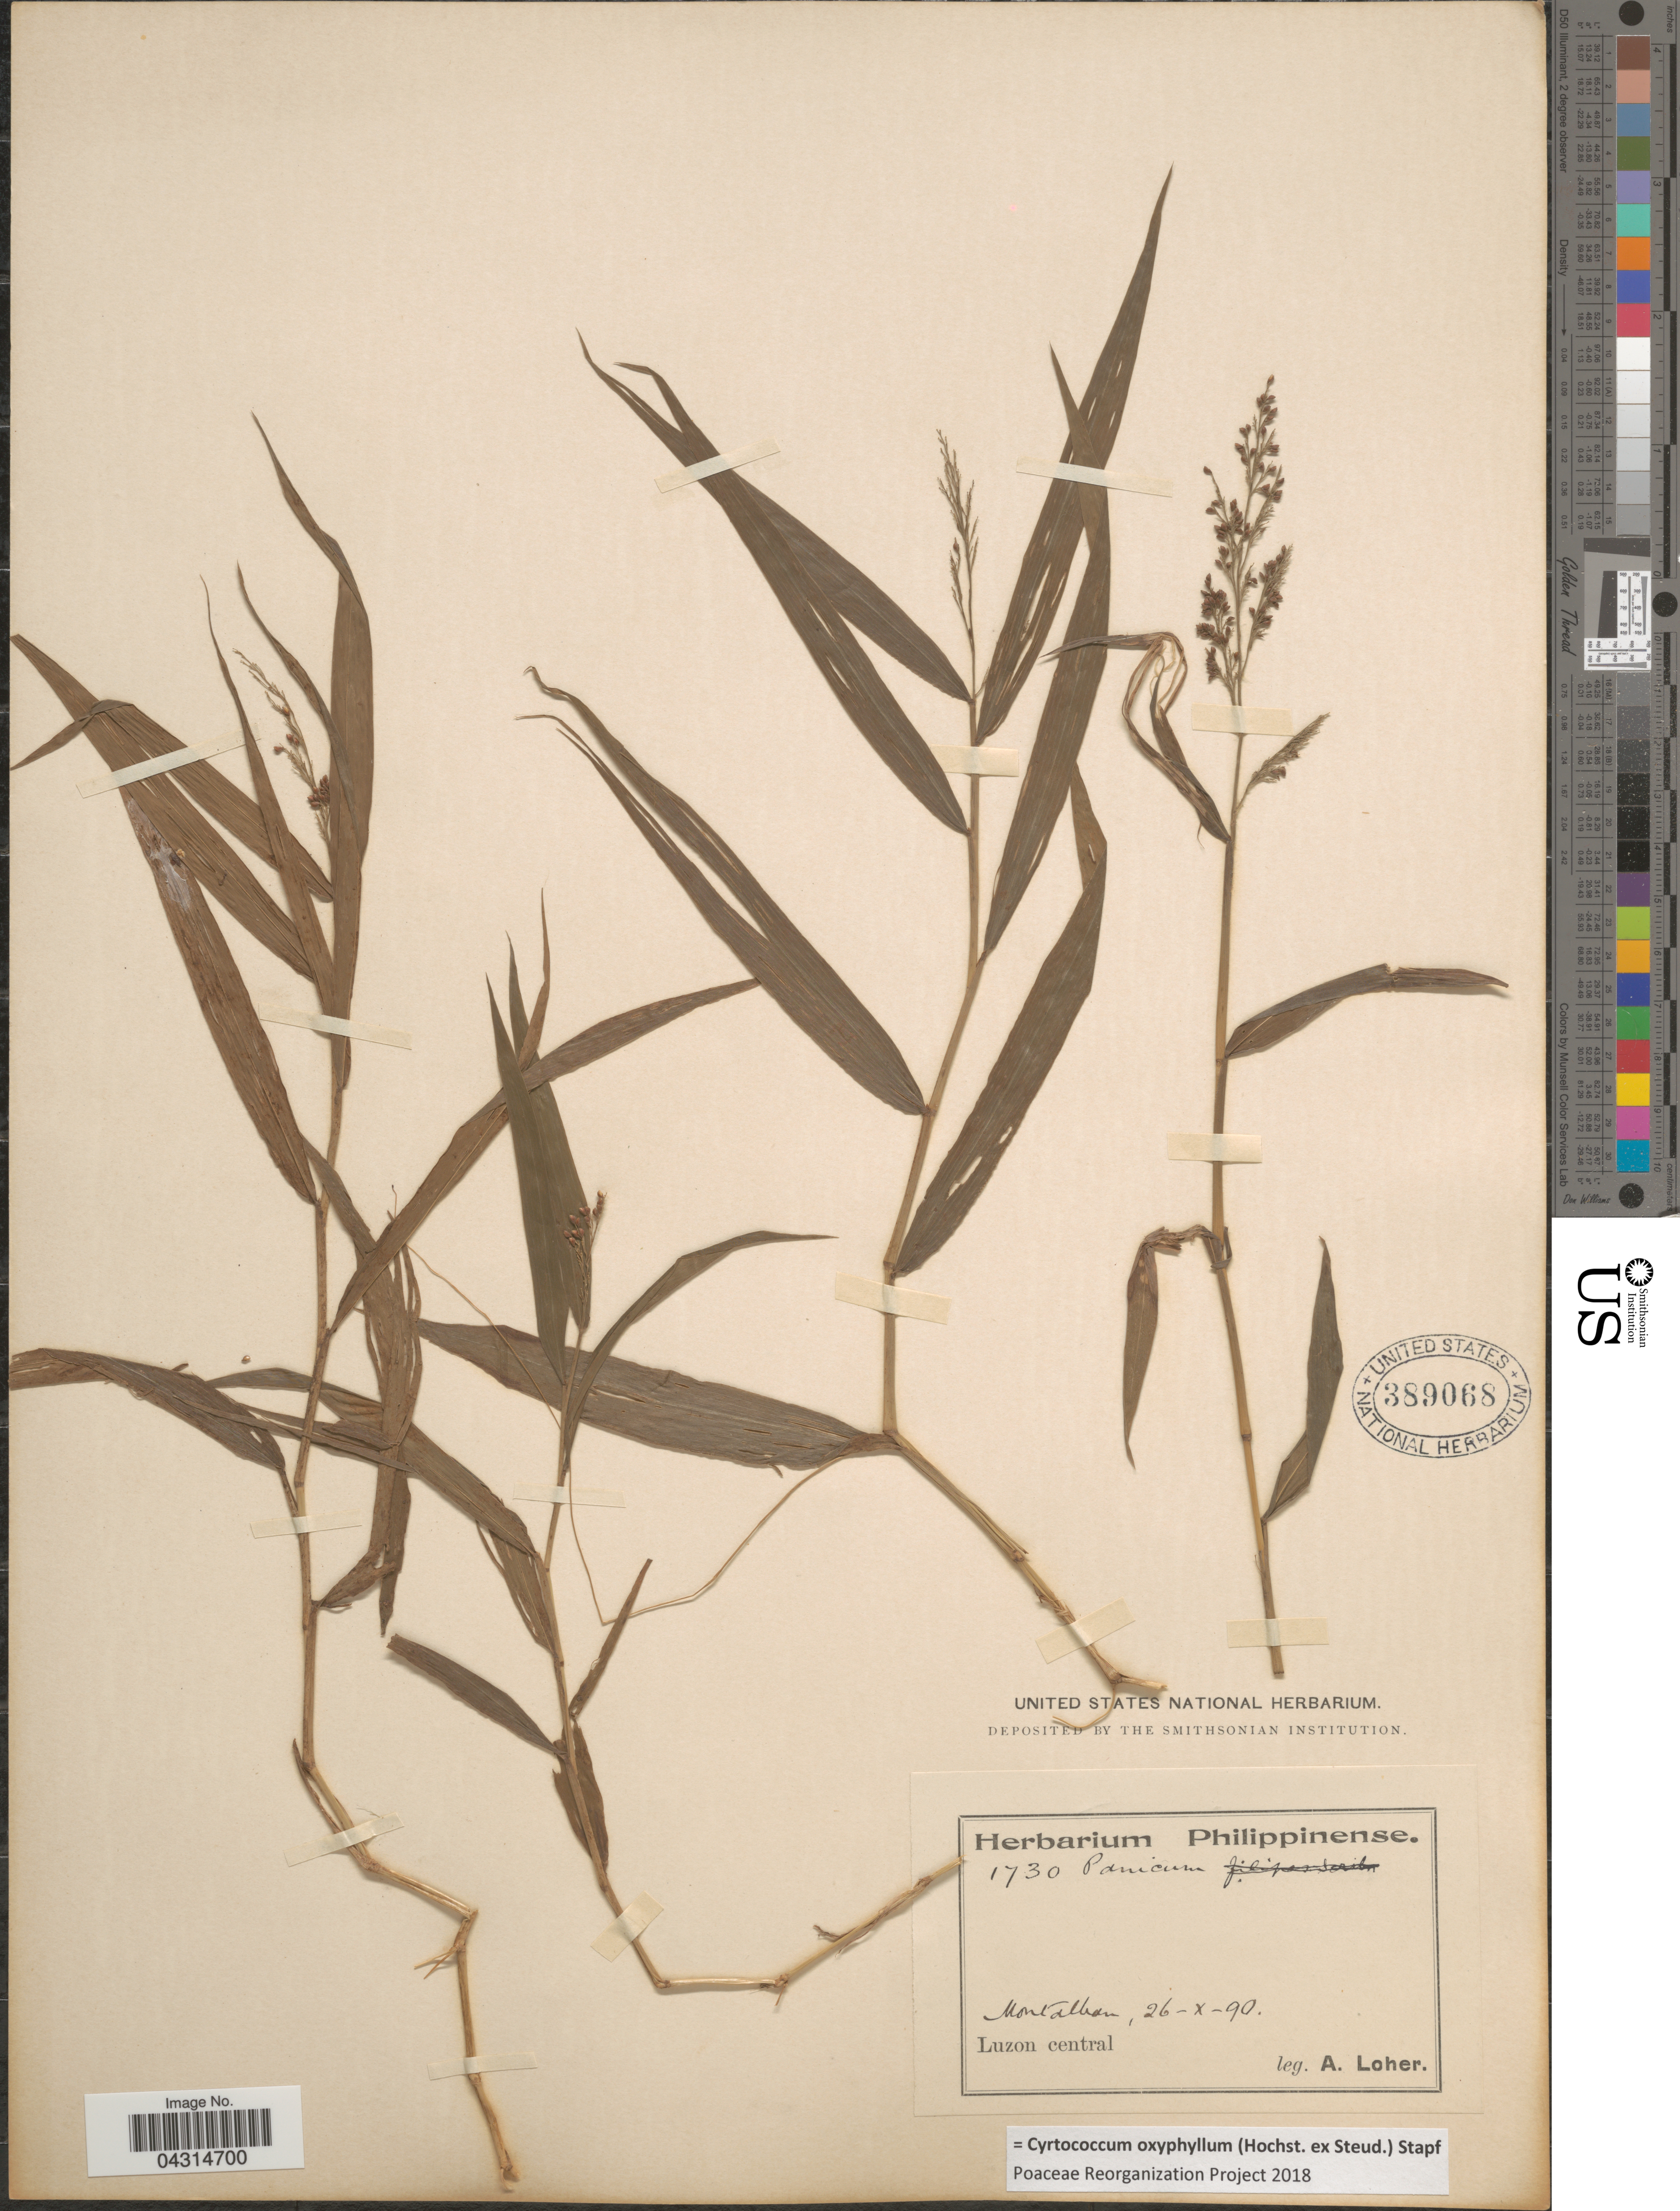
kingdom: Plantae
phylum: Tracheophyta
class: Liliopsida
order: Poales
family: Poaceae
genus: Cyrtococcum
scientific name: Cyrtococcum oxyphyllum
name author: (Steud.) Stapf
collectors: A. Loher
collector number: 1730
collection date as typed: Transcribed d/m/y: 26/10/90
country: Philippines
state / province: Central Luzon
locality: Montalban, Luzon central.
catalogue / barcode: US 389068